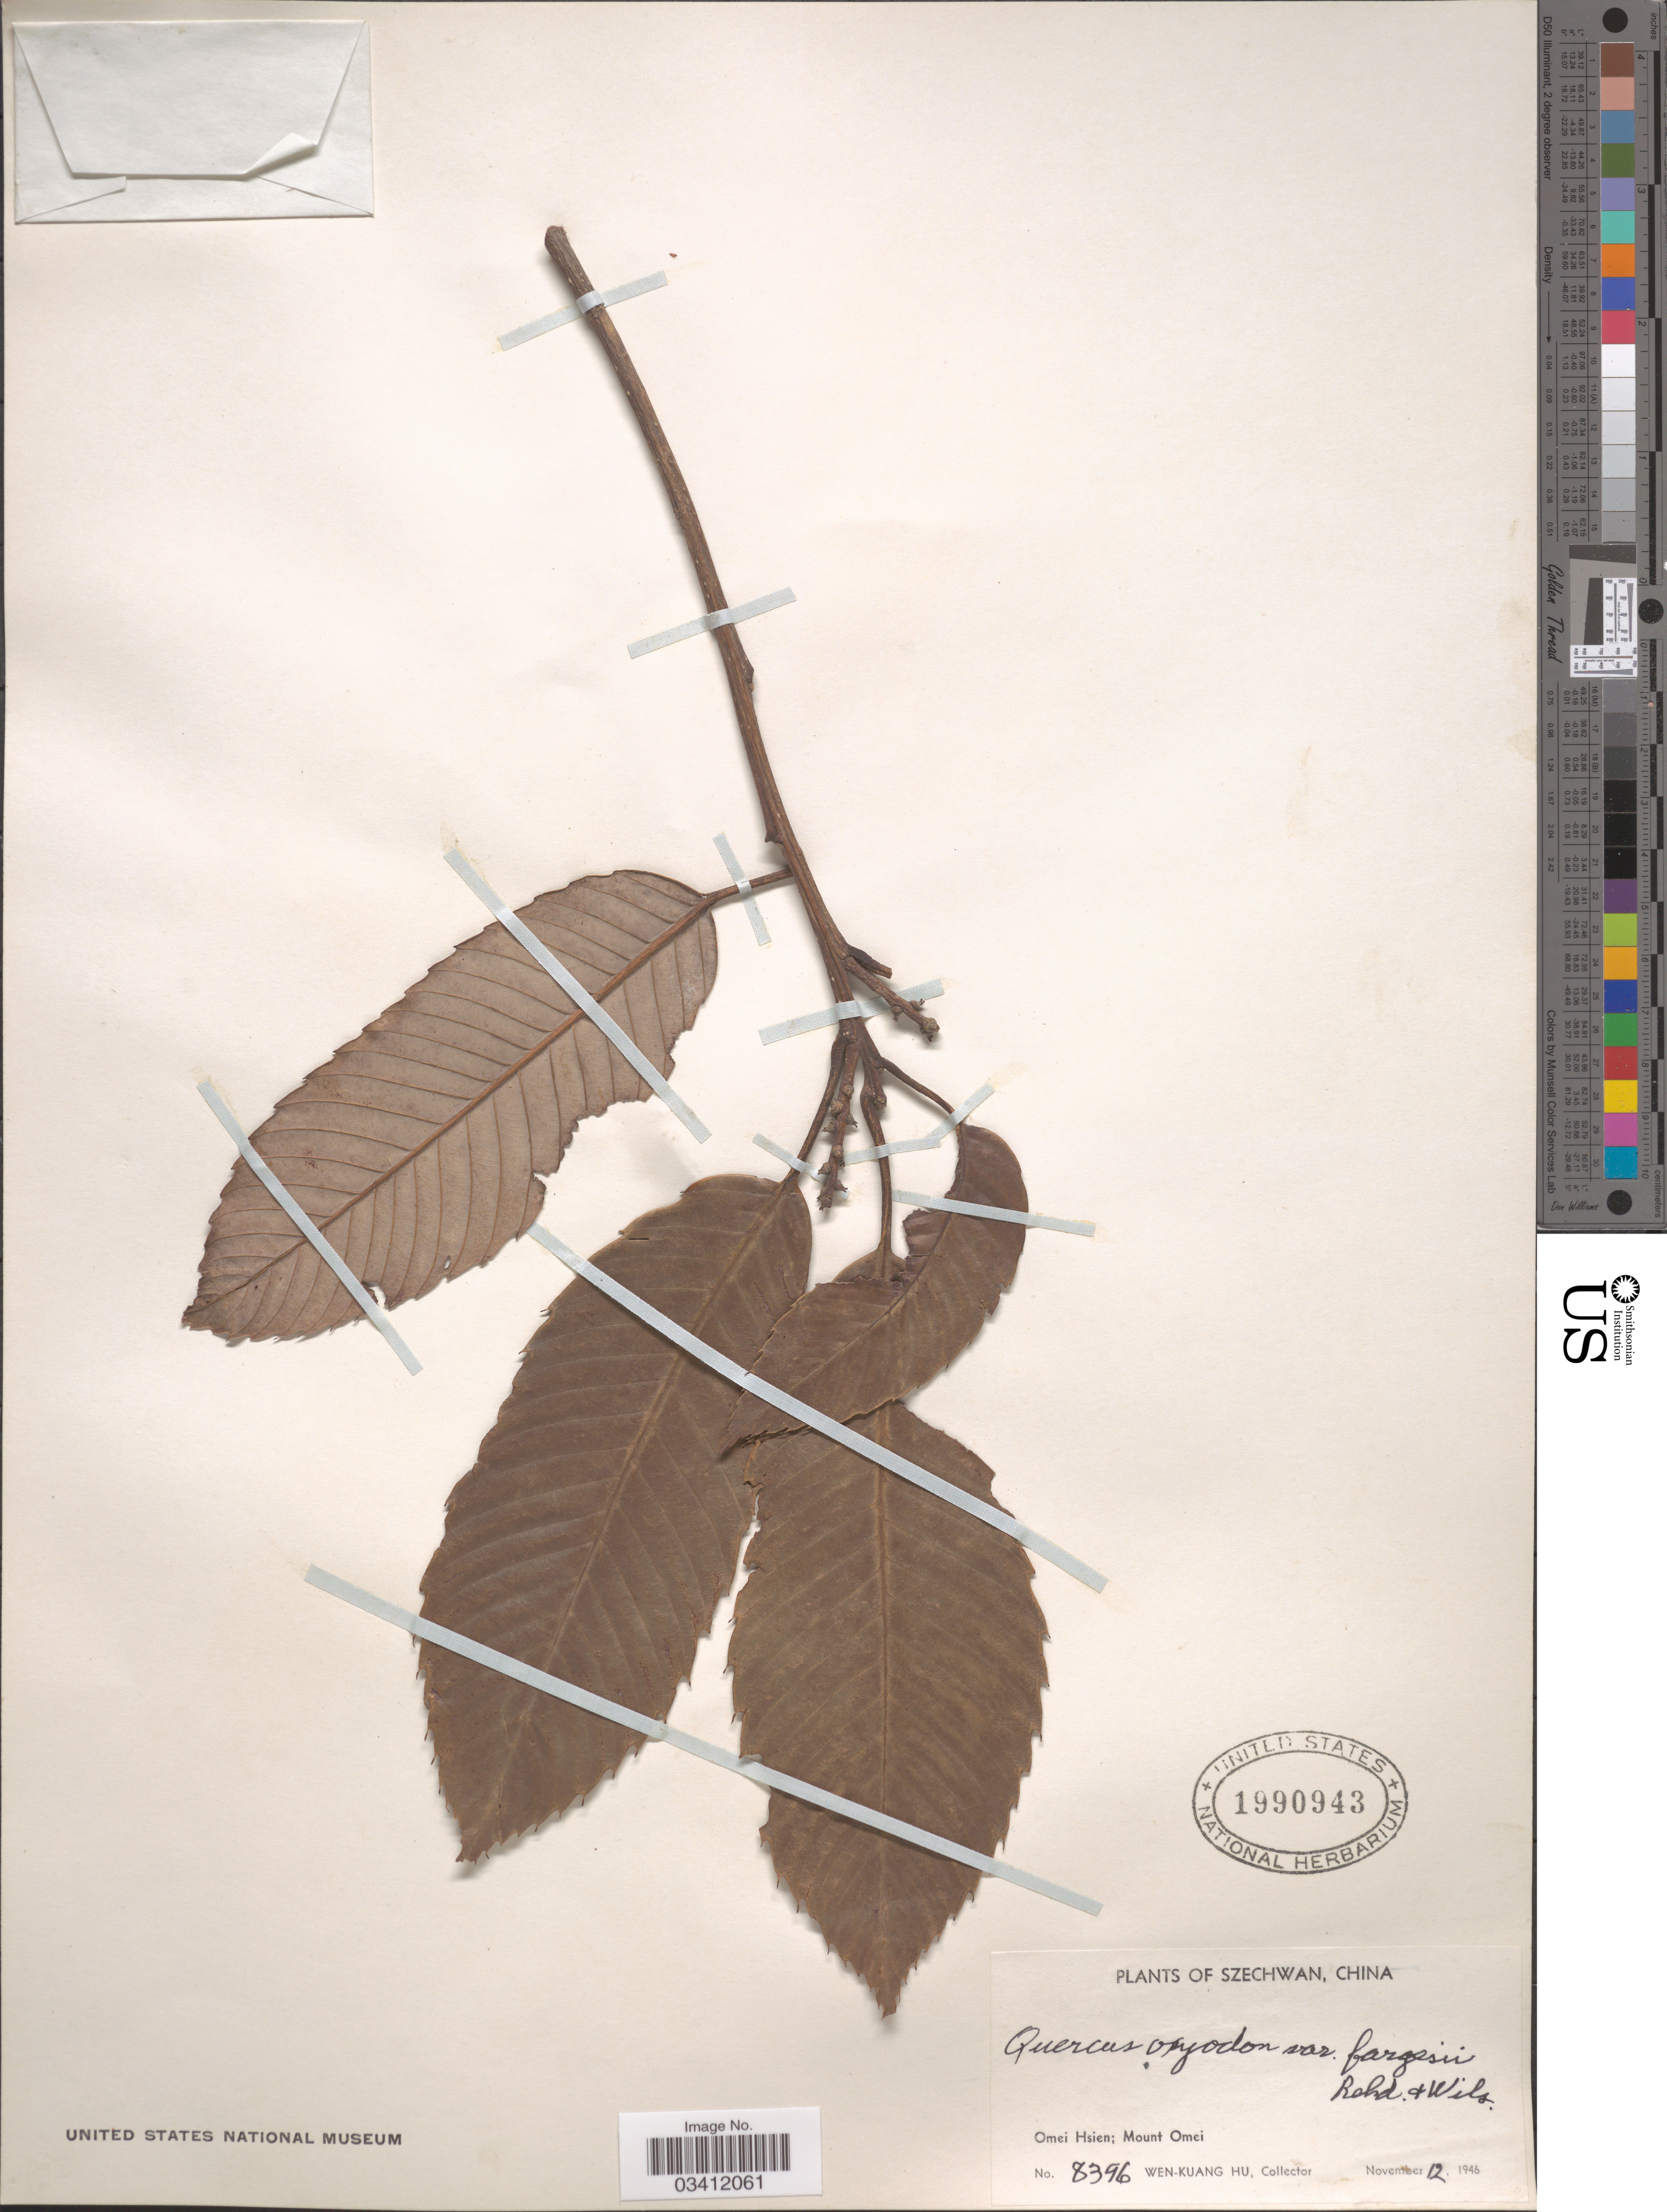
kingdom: Plantae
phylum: Tracheophyta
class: Magnoliopsida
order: Fagales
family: Fagaceae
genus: Quercus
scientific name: Quercus oxyodon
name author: Miq.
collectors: W. K. Hu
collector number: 8396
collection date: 1946-11-12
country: China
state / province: Sichuan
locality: Szechwan. Omei Hsien; Mount Omei.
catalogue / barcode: US 1990943